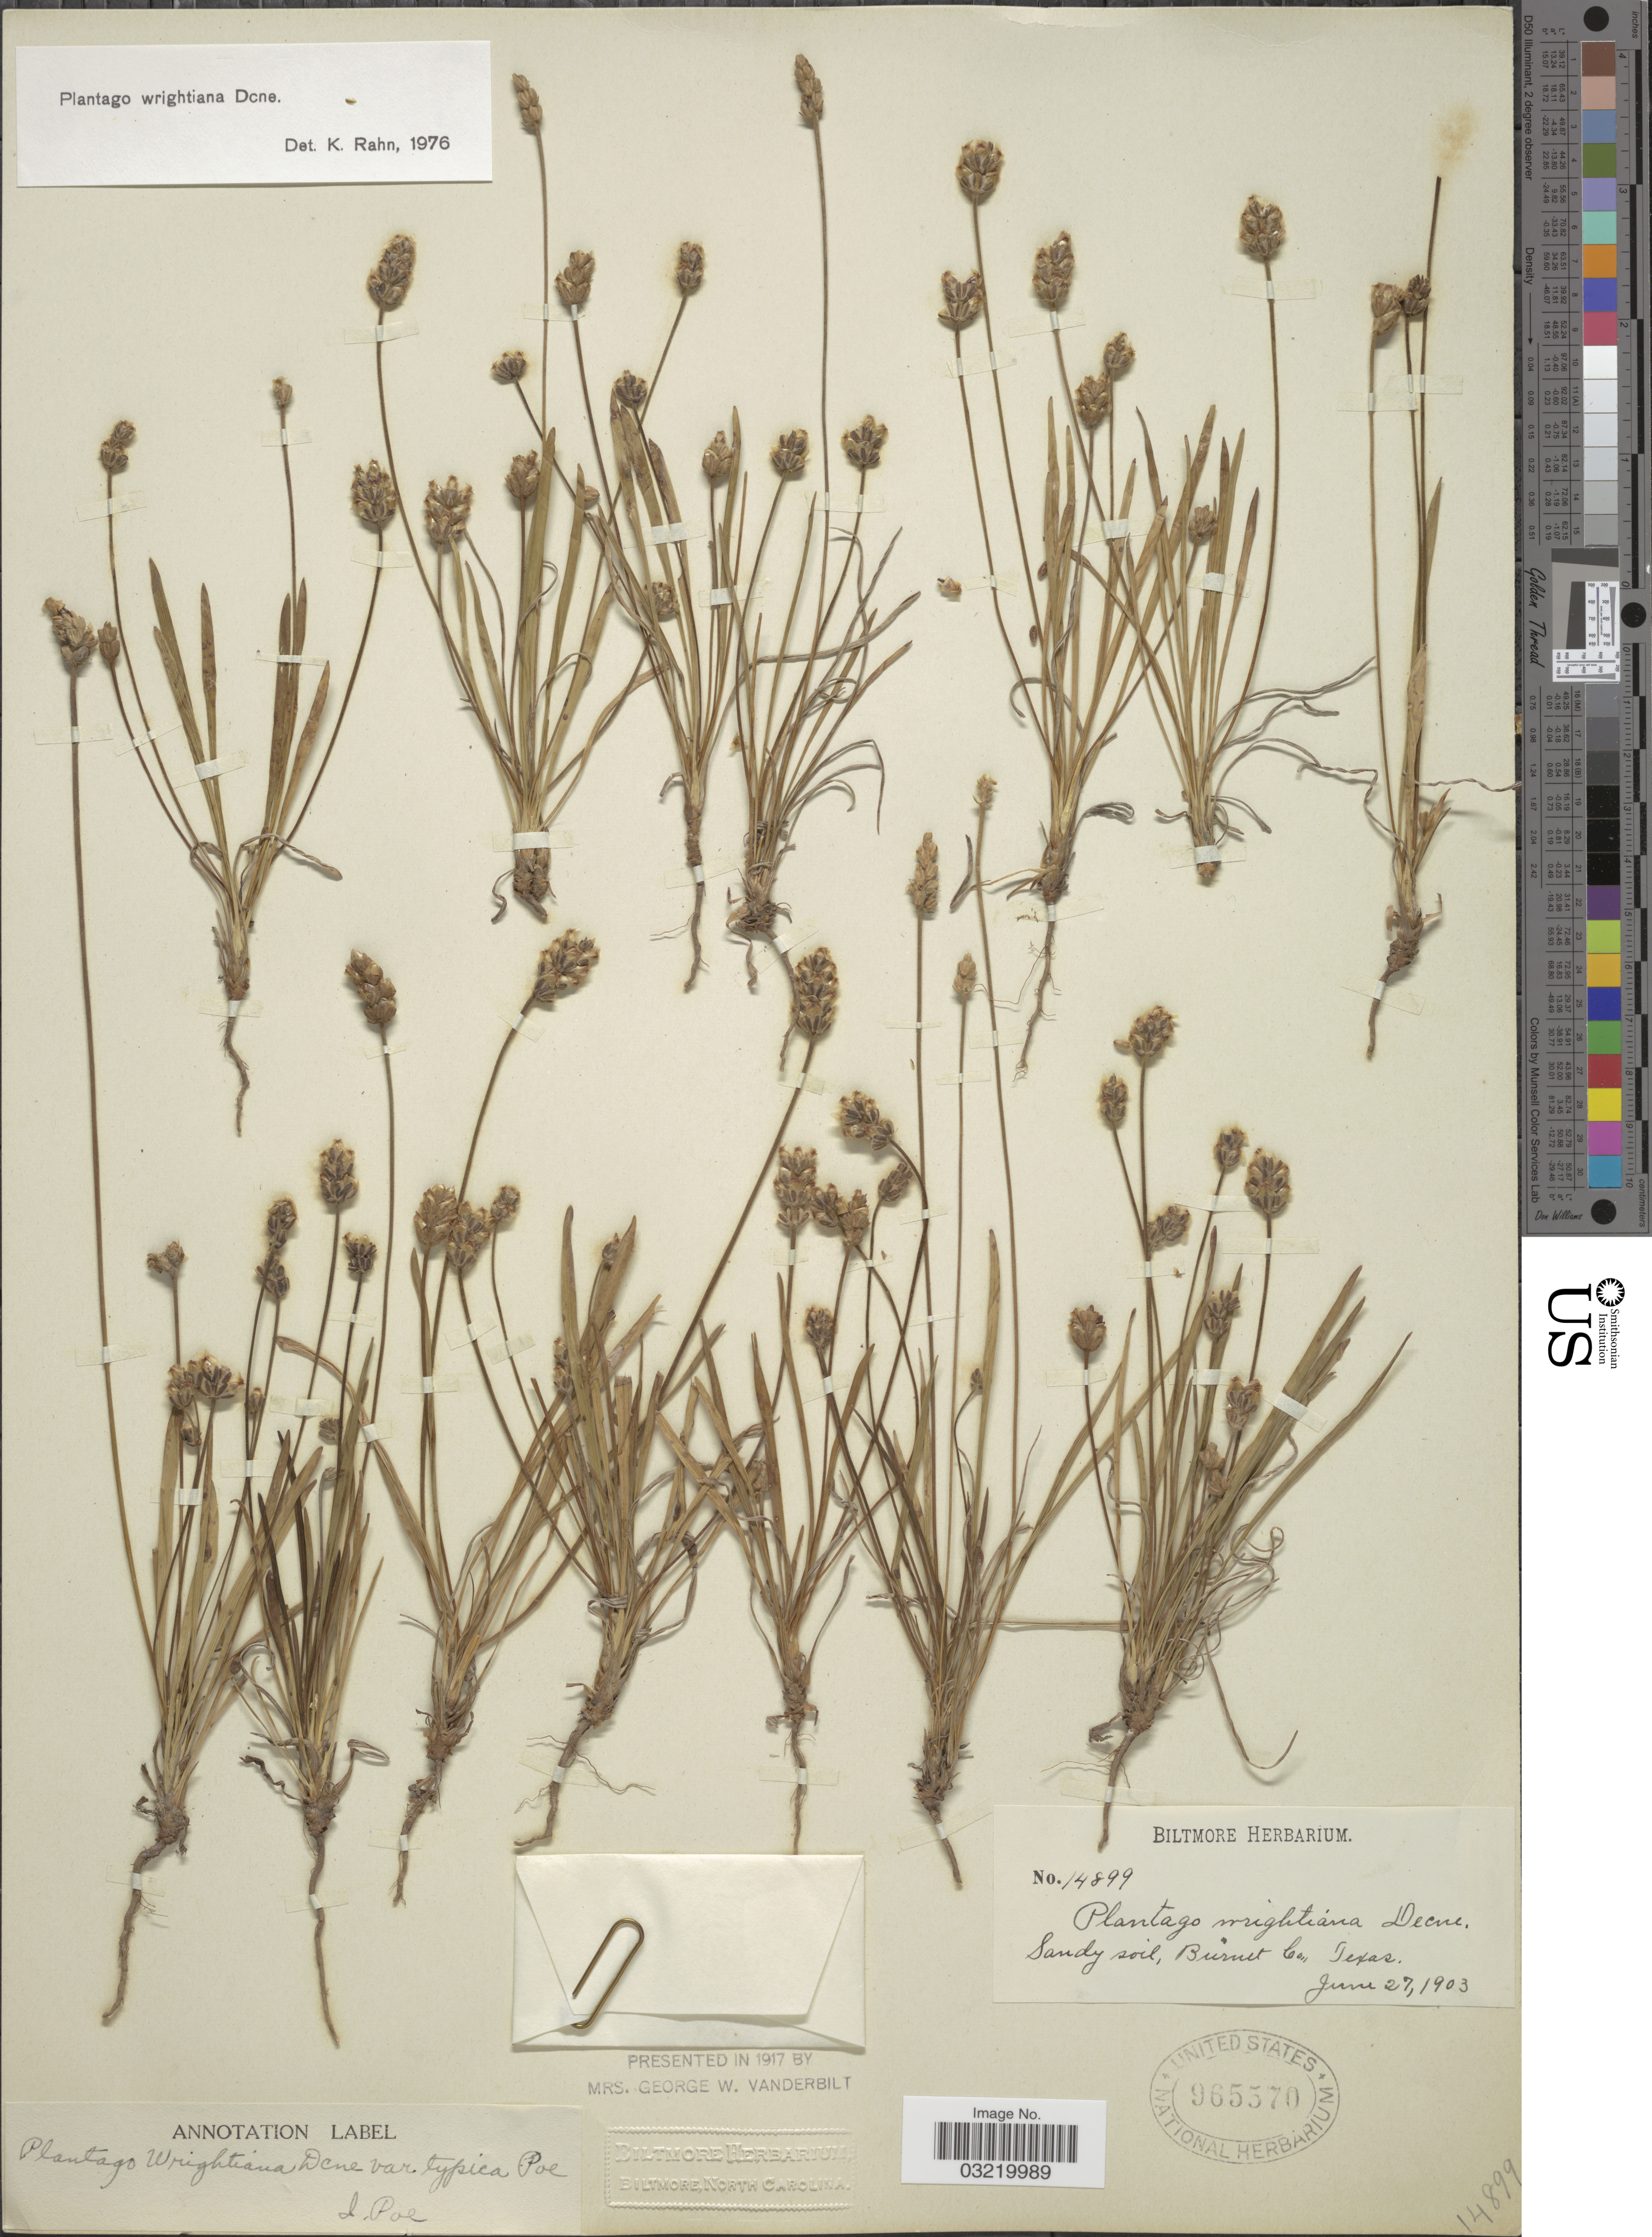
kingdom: Plantae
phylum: Tracheophyta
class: Magnoliopsida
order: Lamiales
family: Plantaginaceae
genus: Plantago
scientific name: Plantago wrightiana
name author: Decne. ex A. DC.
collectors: ex herb. Biltmore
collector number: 14899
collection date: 1903-06-27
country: United States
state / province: Texas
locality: Burnet Co.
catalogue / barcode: US 965570